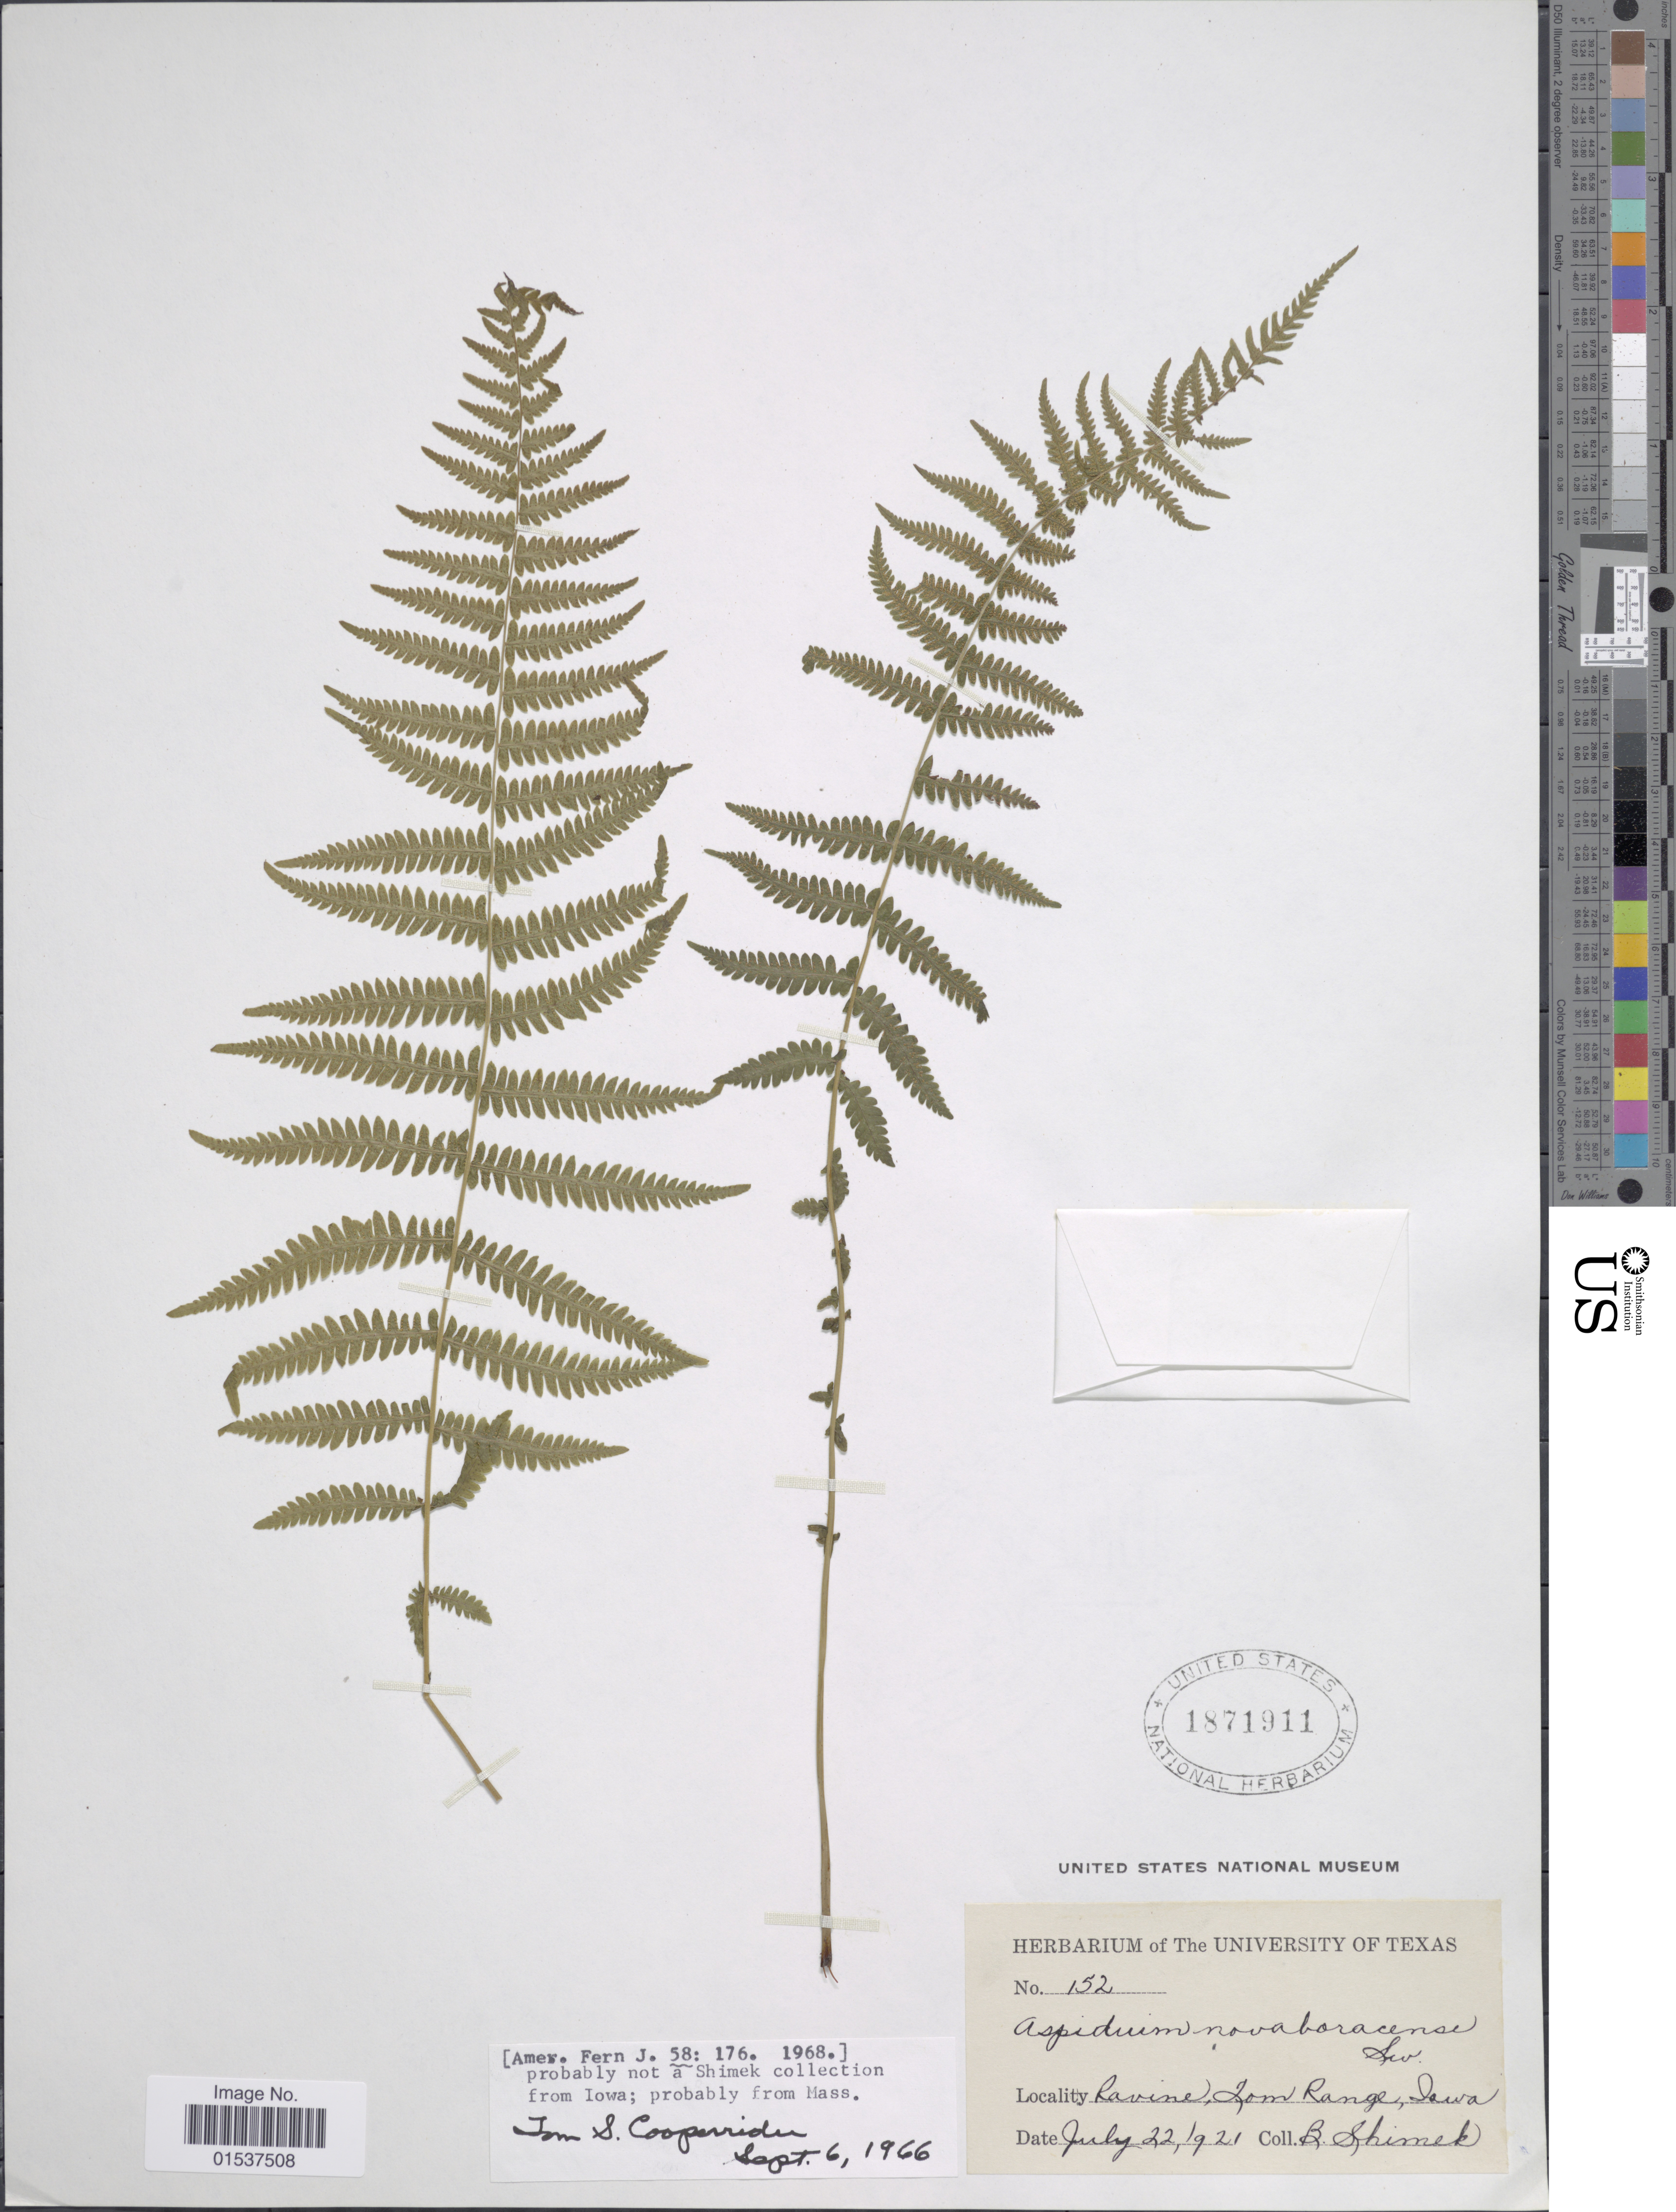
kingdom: Plantae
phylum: Tracheophyta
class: Polypodiopsida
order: Polypodiales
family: Thelypteridaceae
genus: Parathelypteris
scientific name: Parathelypteris noveboracensis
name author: (L.) Ching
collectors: B. Shimek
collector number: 152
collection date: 1921-07-22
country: United States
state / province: Iowa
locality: Ravine, Iom Range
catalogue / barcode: US 1871911